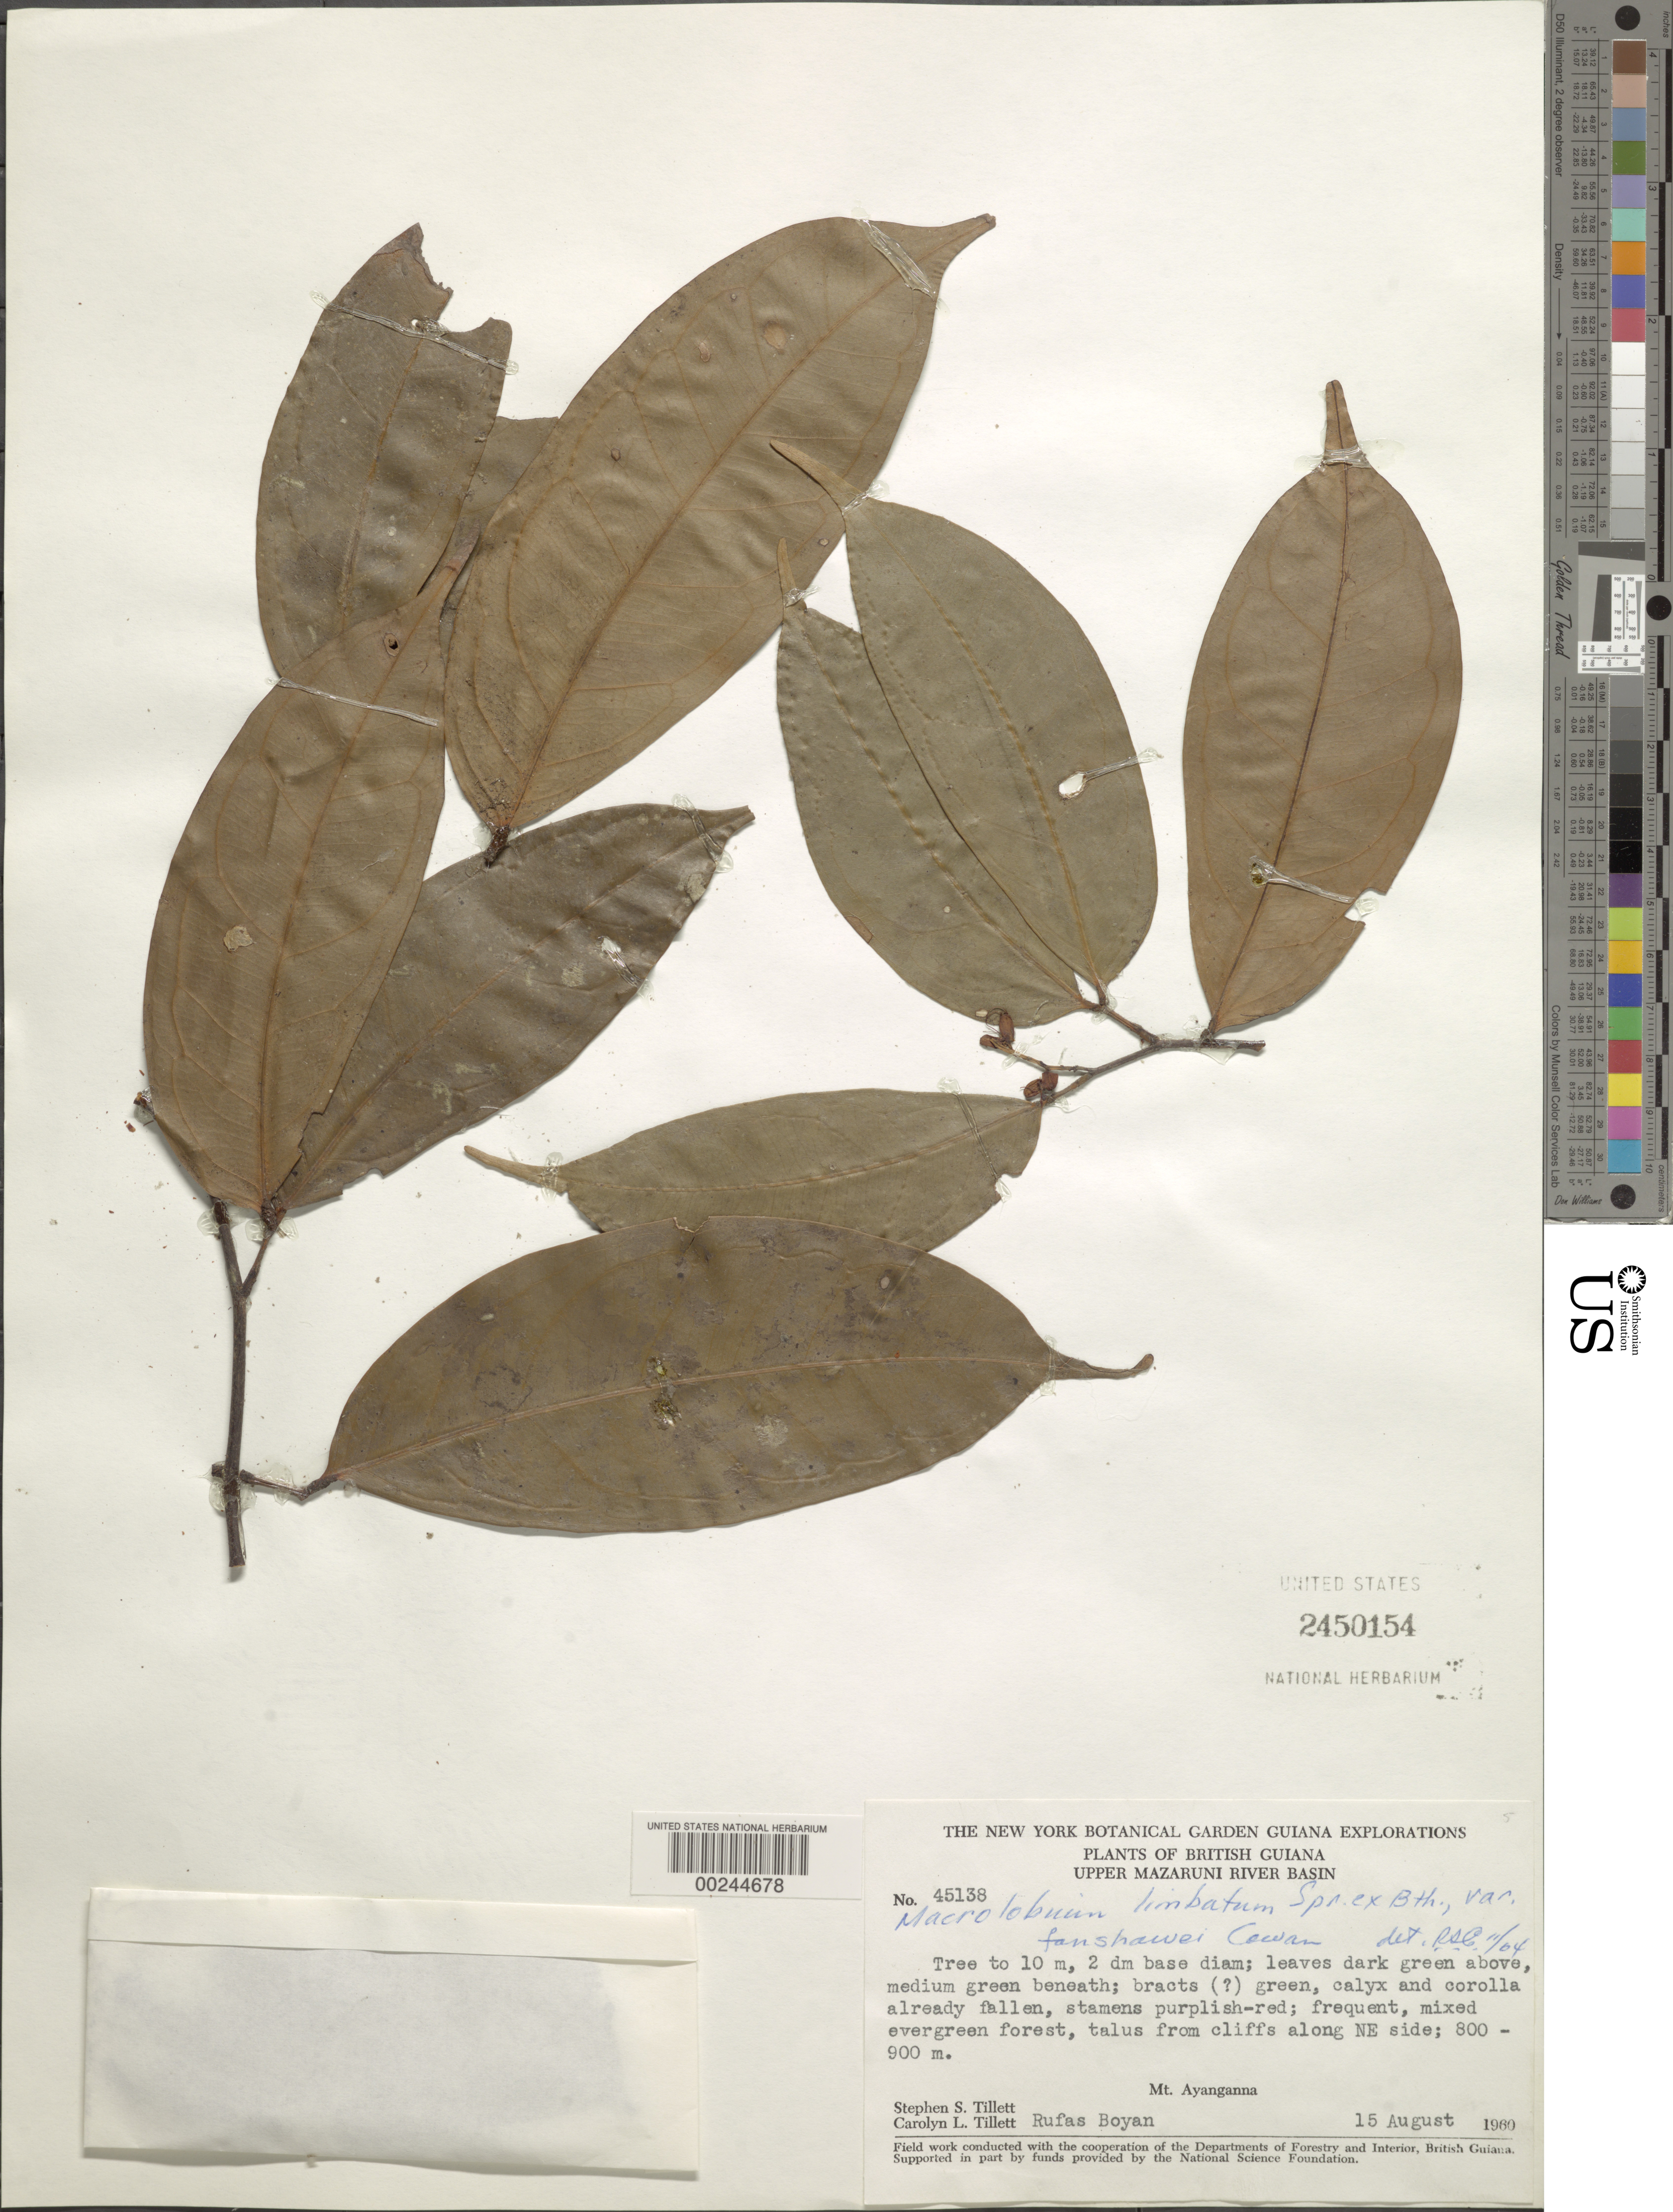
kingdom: Plantae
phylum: Tracheophyta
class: Magnoliopsida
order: Fabales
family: Fabaceae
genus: Macrolobium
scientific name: Macrolobium limbatum var. fanshawei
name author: (R.S. Cowan) R.S. Cowan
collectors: S. S. Tillett, C. L. Tillett & R. Boyan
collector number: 45138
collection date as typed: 15 Aug 1960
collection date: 1960-08-15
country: Guyana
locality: Upper mazaruni river basin; mt. ayanganna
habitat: Mixed evergreen forest, talus from cliffs along ne side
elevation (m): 800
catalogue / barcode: US 2450154